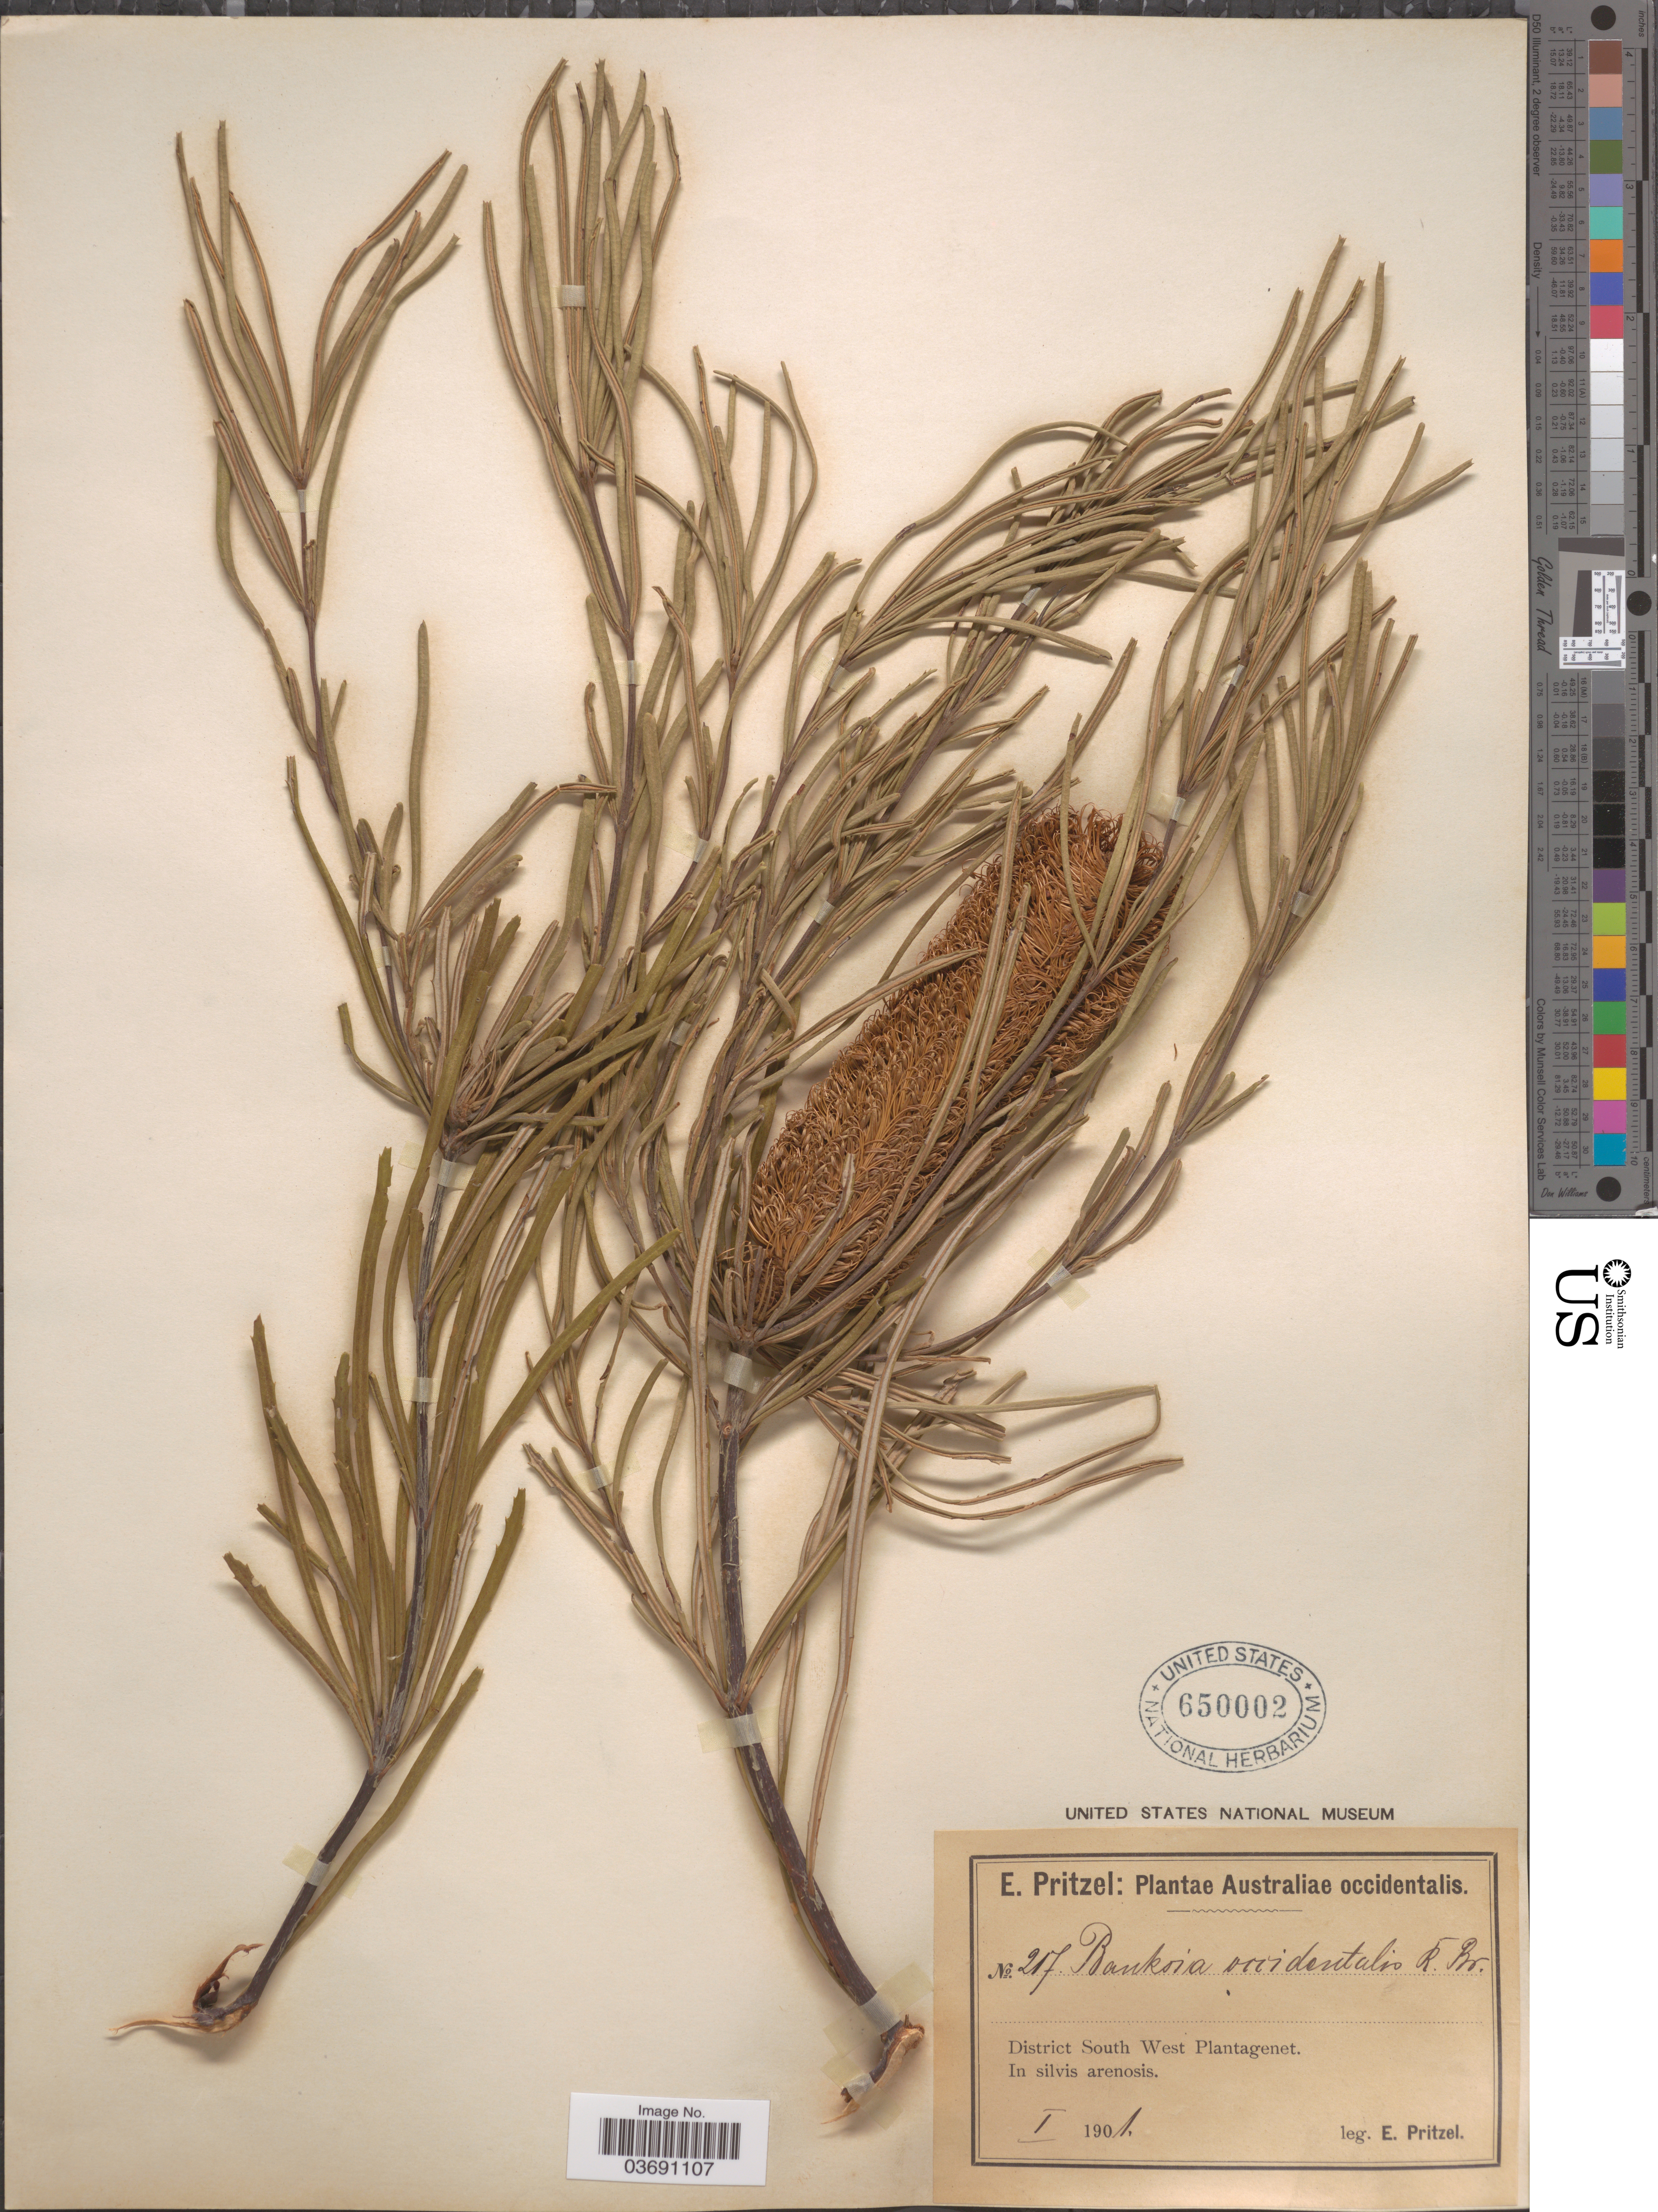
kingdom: Plantae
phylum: Tracheophyta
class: Magnoliopsida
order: Proteales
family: Proteaceae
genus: Banksia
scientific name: Banksia occidentalis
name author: R. Br.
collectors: E. G. Pritzel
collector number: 217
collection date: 1901-01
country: Australia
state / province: Western Australia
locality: Australiae occidentalis. District South West Plantagenet. In silvis arenosis.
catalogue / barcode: US 650002